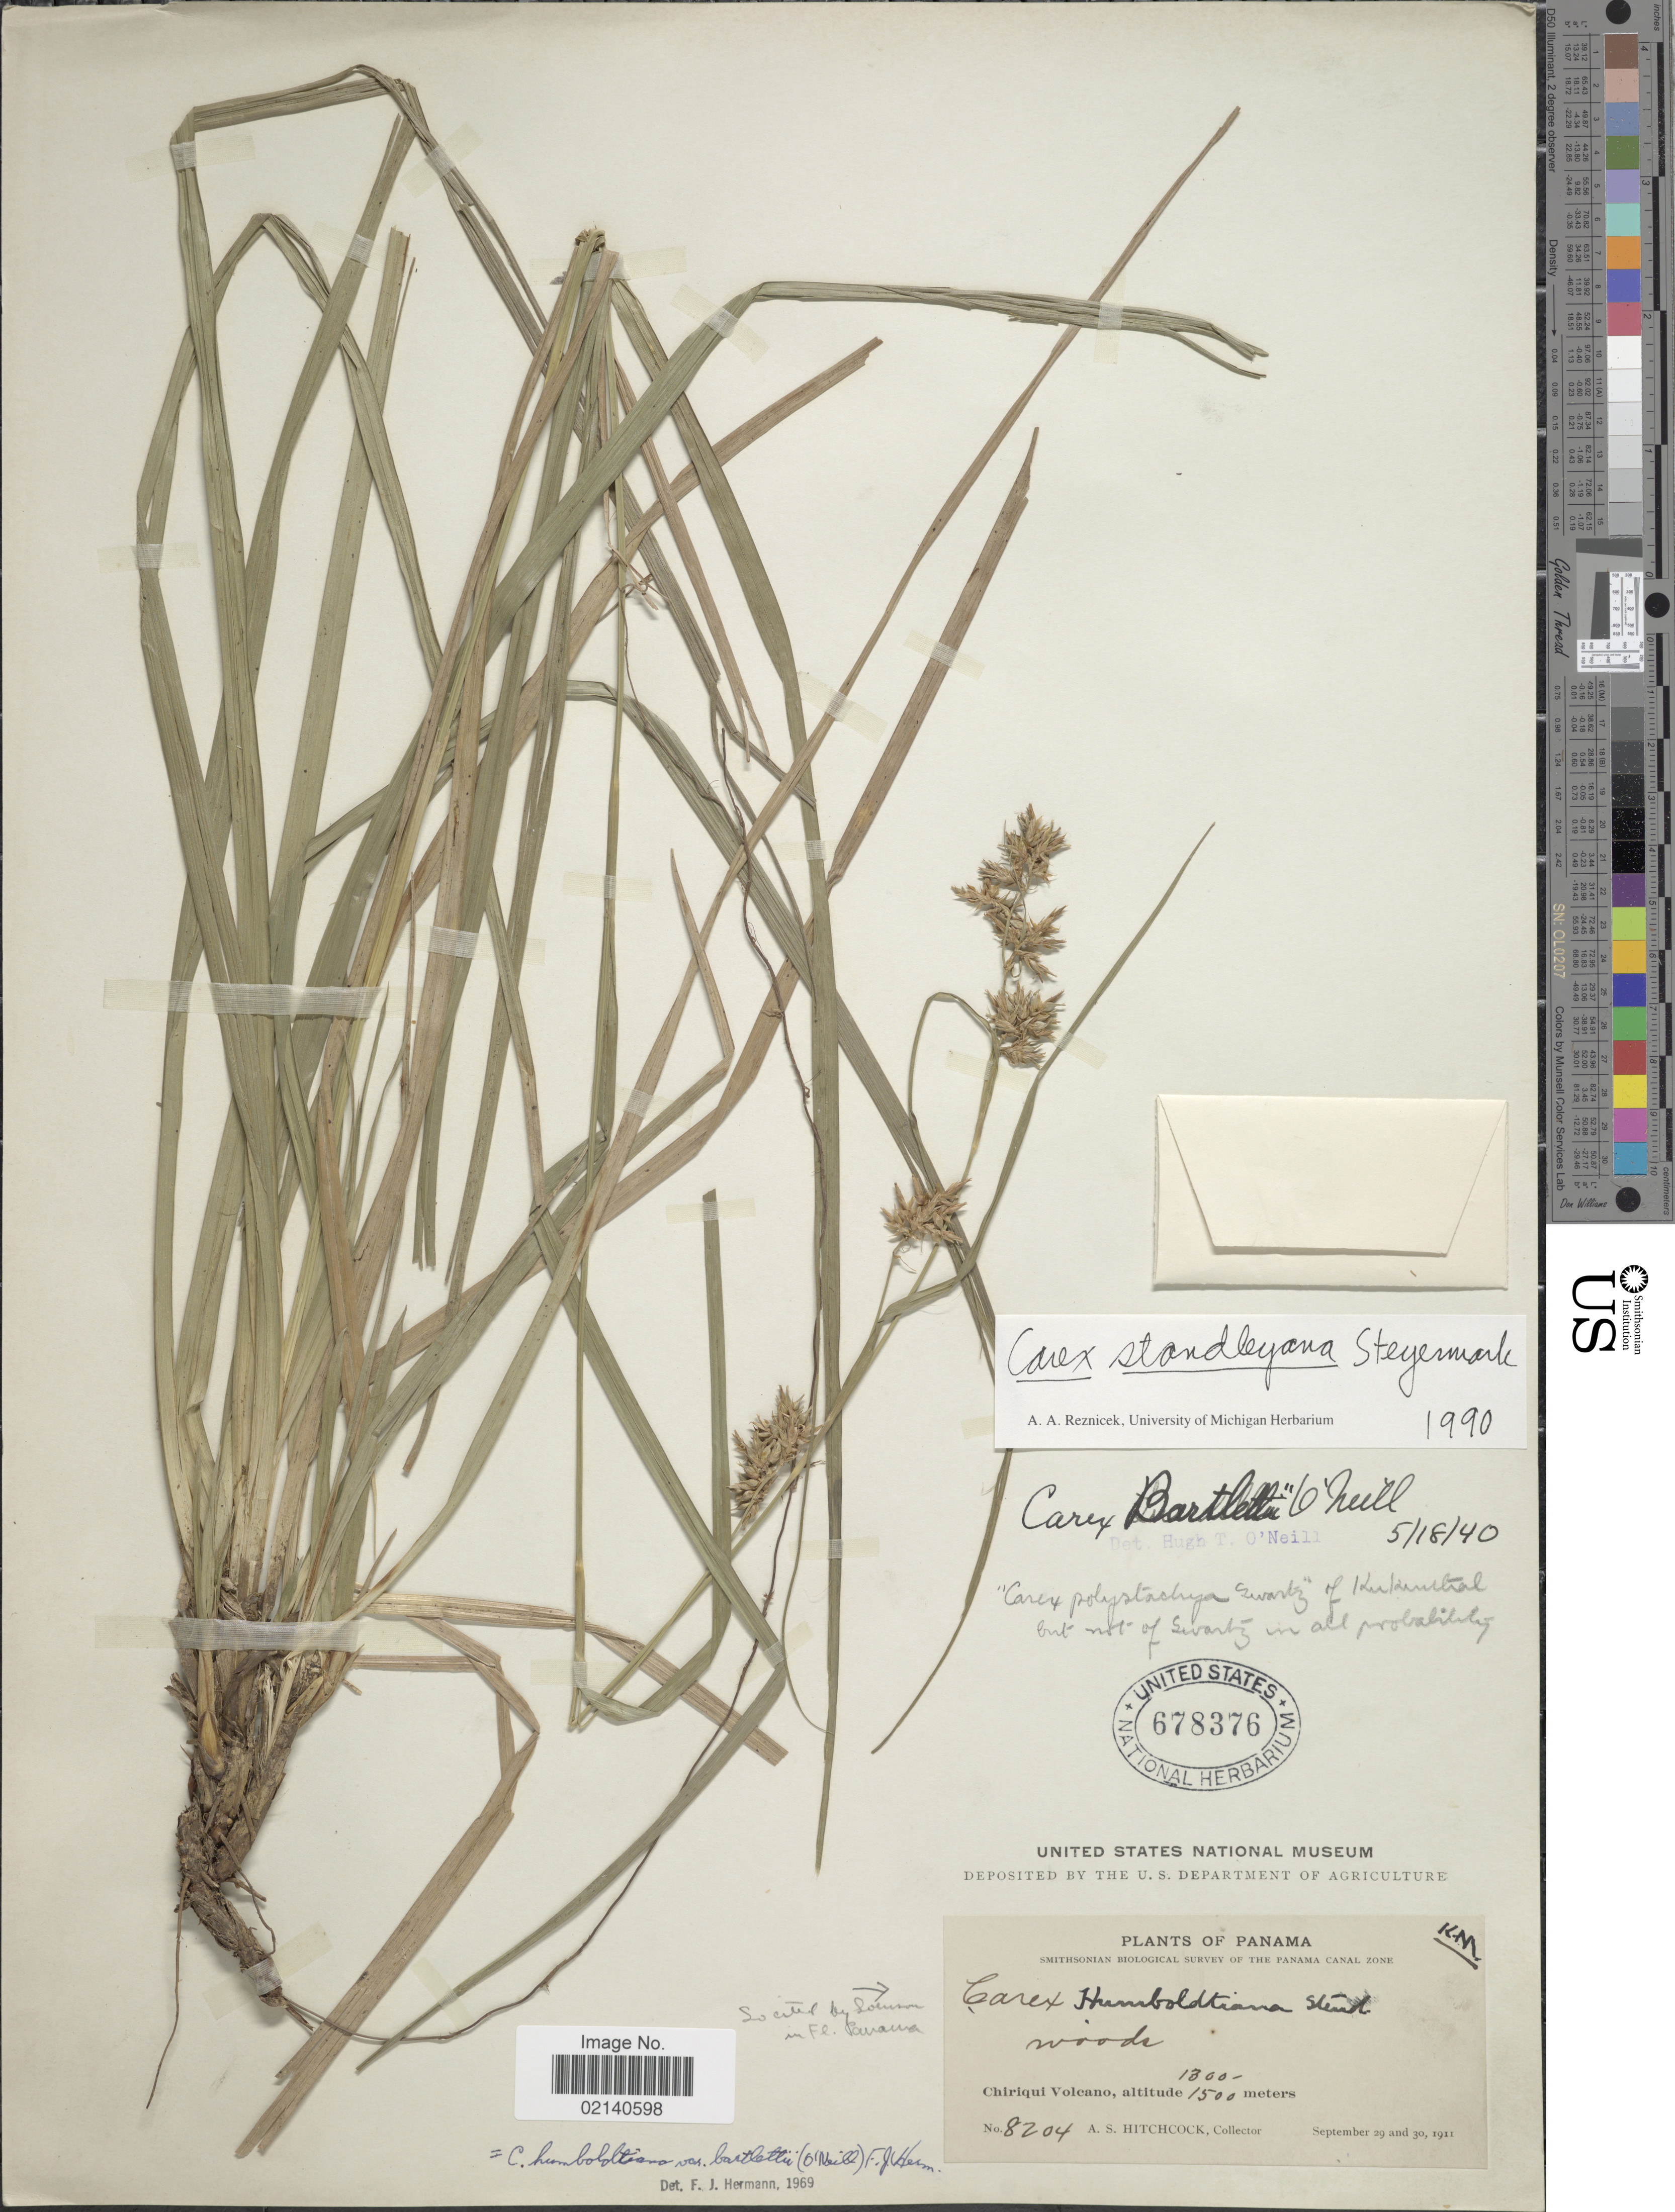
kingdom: Plantae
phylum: Tracheophyta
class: Liliopsida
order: Poales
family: Cyperaceae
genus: Carex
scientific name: Carex standleyana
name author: Steyerm.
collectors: A. S. Hitchcock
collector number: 8204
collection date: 1911-09-29/1911-09-30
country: Panama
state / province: Colón / Panamá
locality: The Panama Canal Zone. Chiriqui Volcano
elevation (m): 1300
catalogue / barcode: US 678376